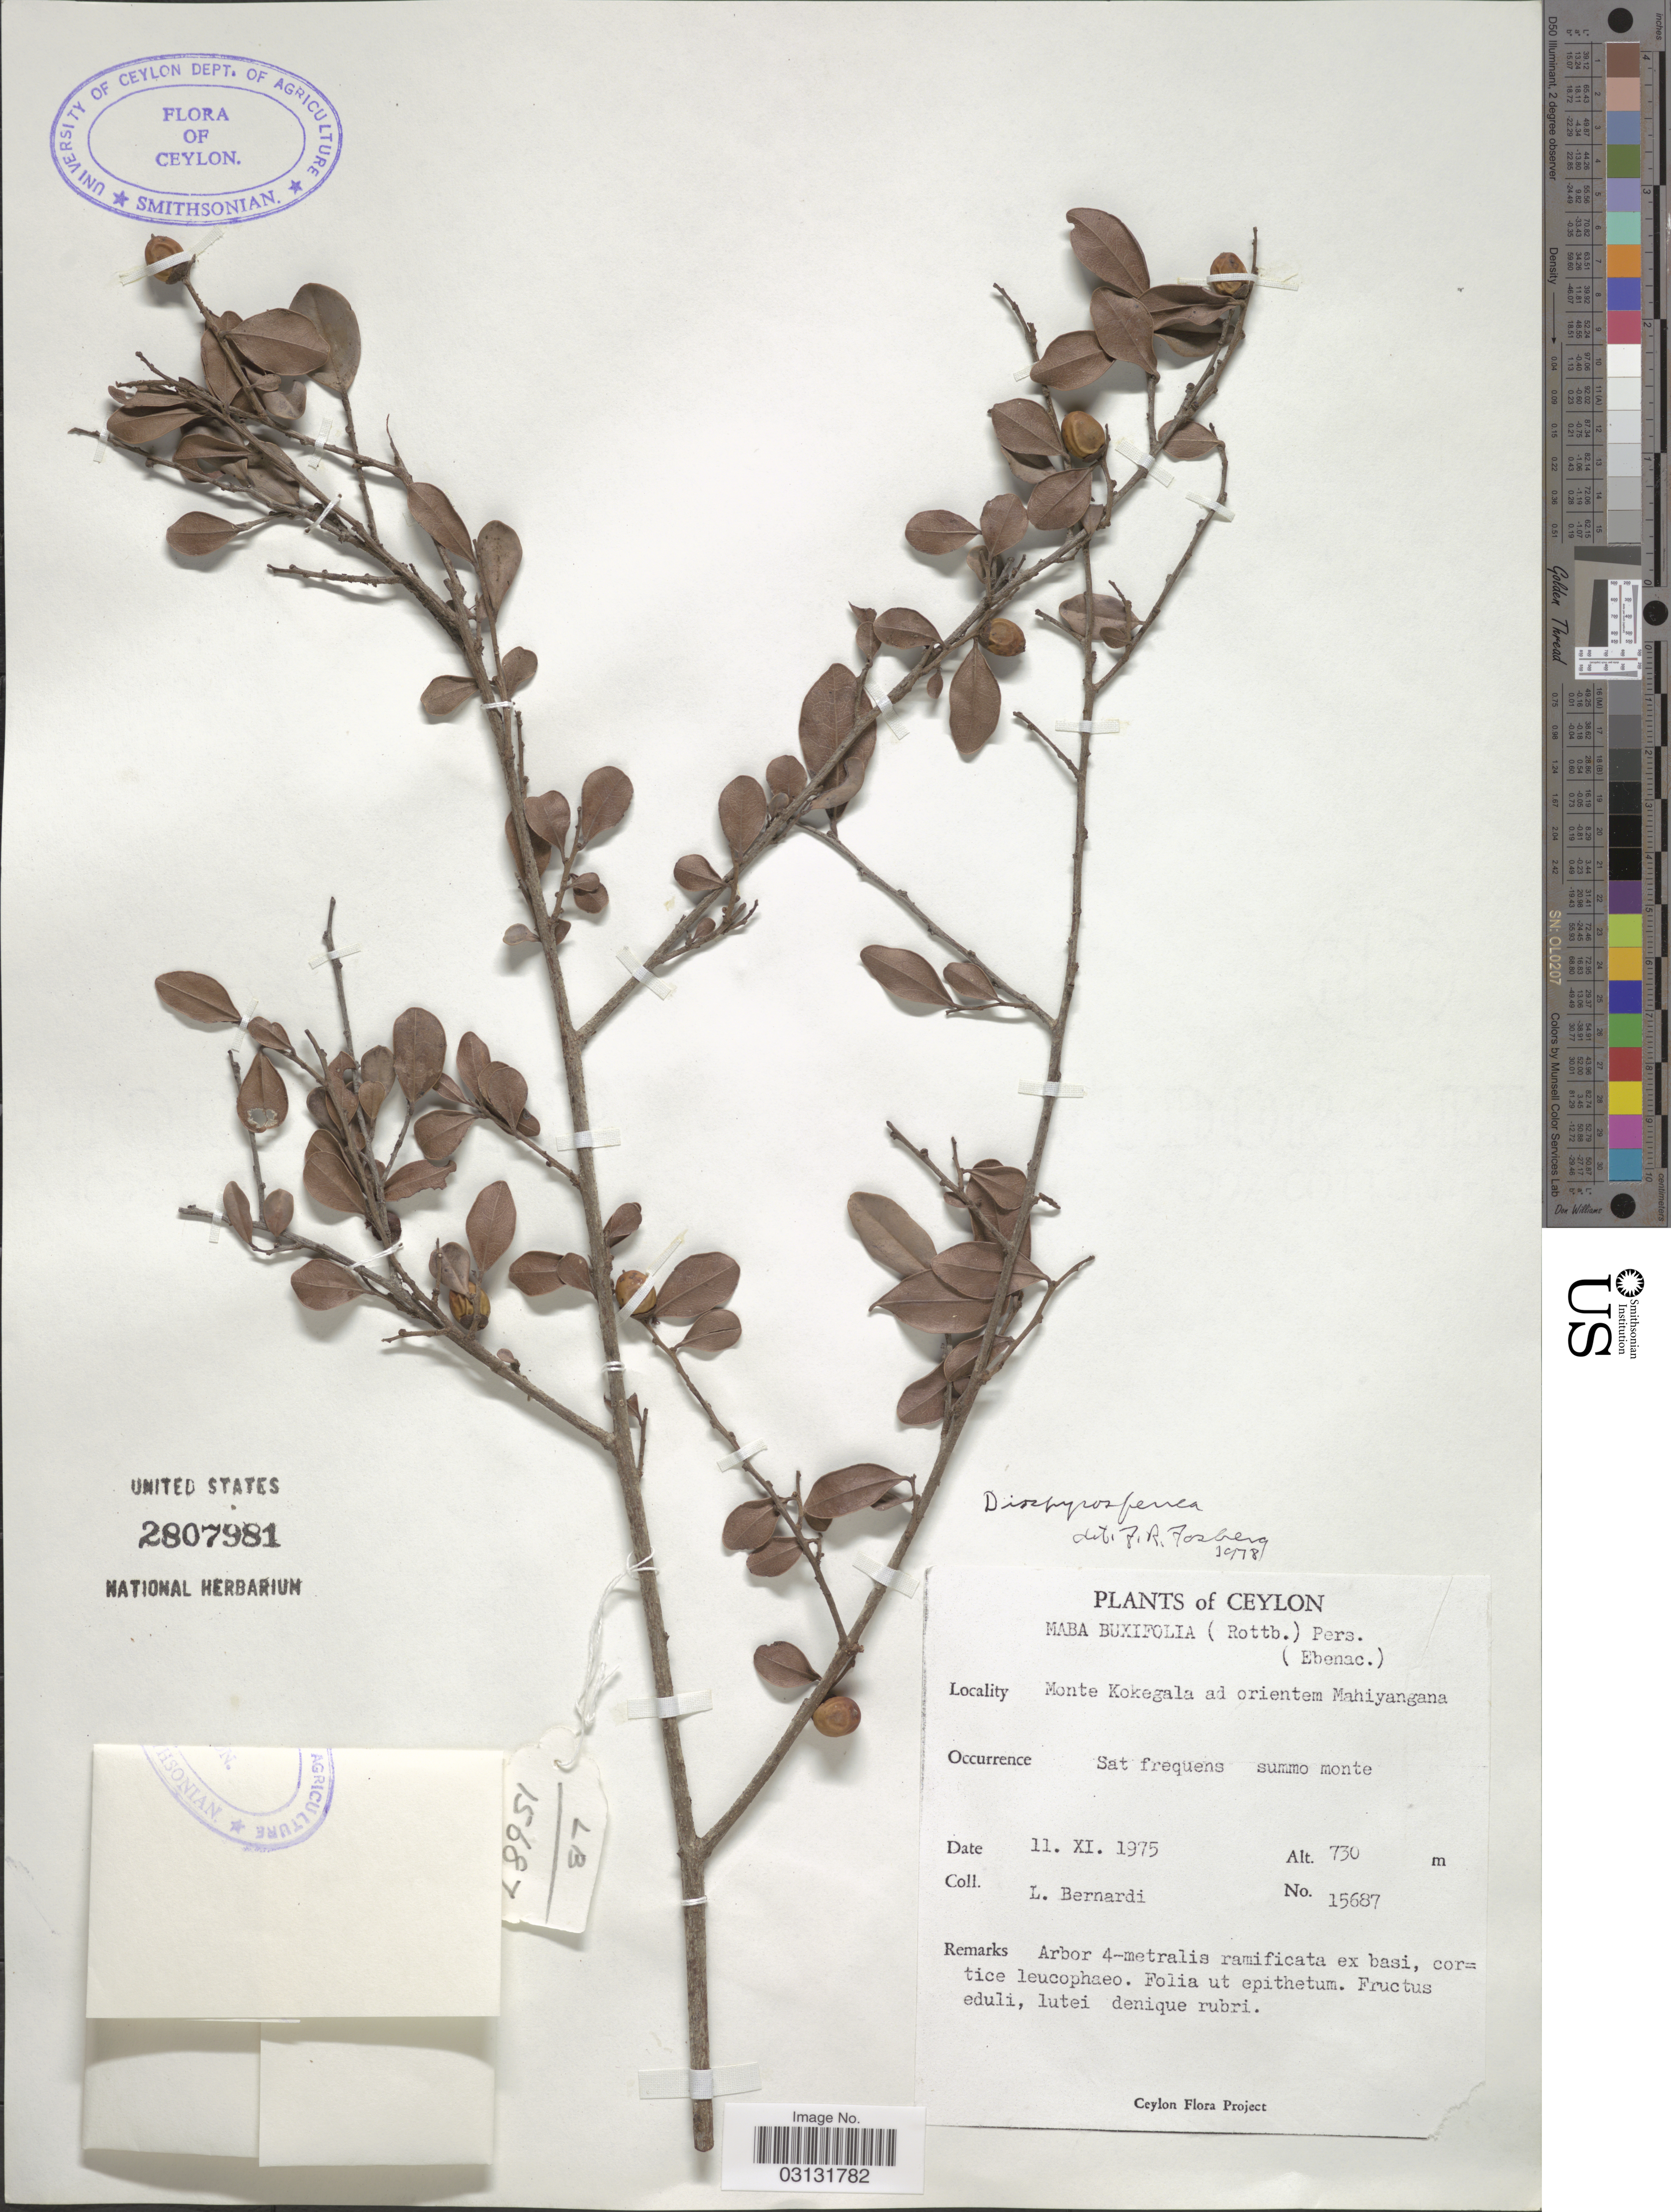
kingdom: Plantae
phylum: Tracheophyta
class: Magnoliopsida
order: Ericales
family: Ebenaceae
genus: Diospyros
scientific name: Diospyros ferrea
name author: (Willd.) Bakh.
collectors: L. Bernardi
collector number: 15687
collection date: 1975-11-11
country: Sri Lanka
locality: Ceylon. Monte Kokegala ad orientem Mahiyangana.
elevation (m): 730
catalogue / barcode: US 2807981